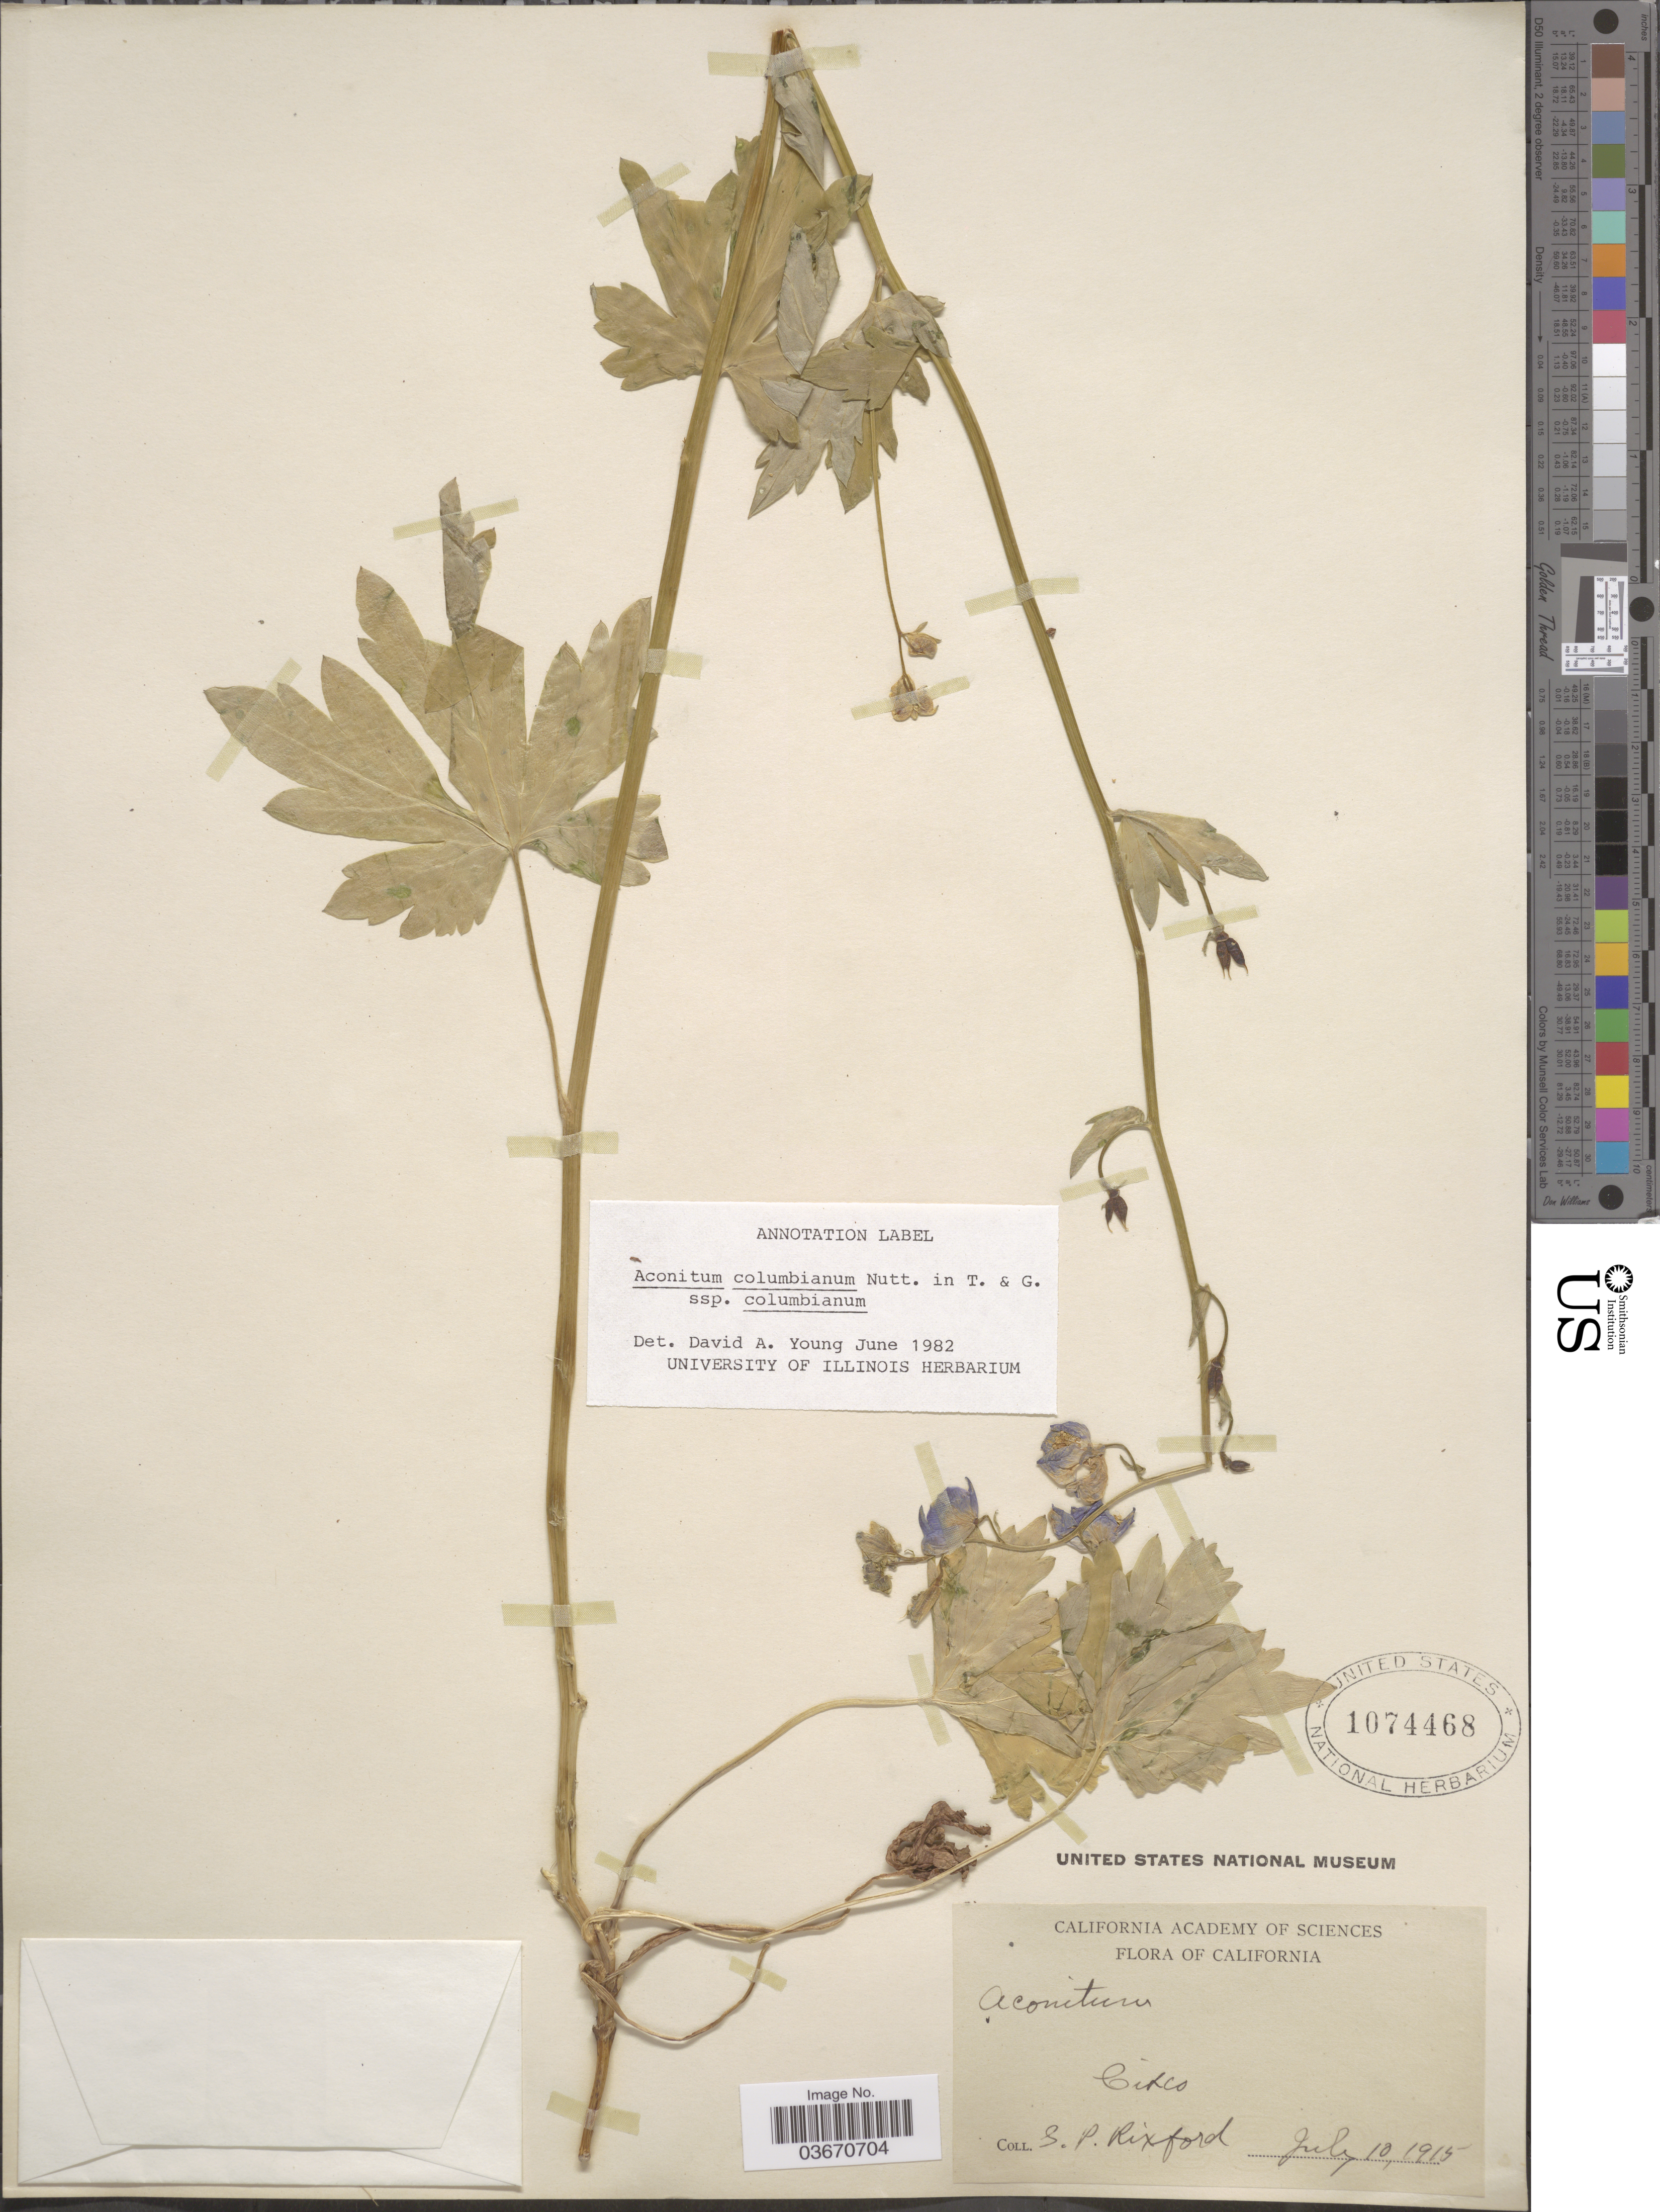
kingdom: Plantae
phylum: Tracheophyta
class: Magnoliopsida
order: Ranunculales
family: Ranunculaceae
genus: Aconitum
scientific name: Aconitum columbianum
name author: Nutt.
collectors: S. Rixford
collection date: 1915-07-10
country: United States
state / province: California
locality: Cisco.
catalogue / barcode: US 1074468